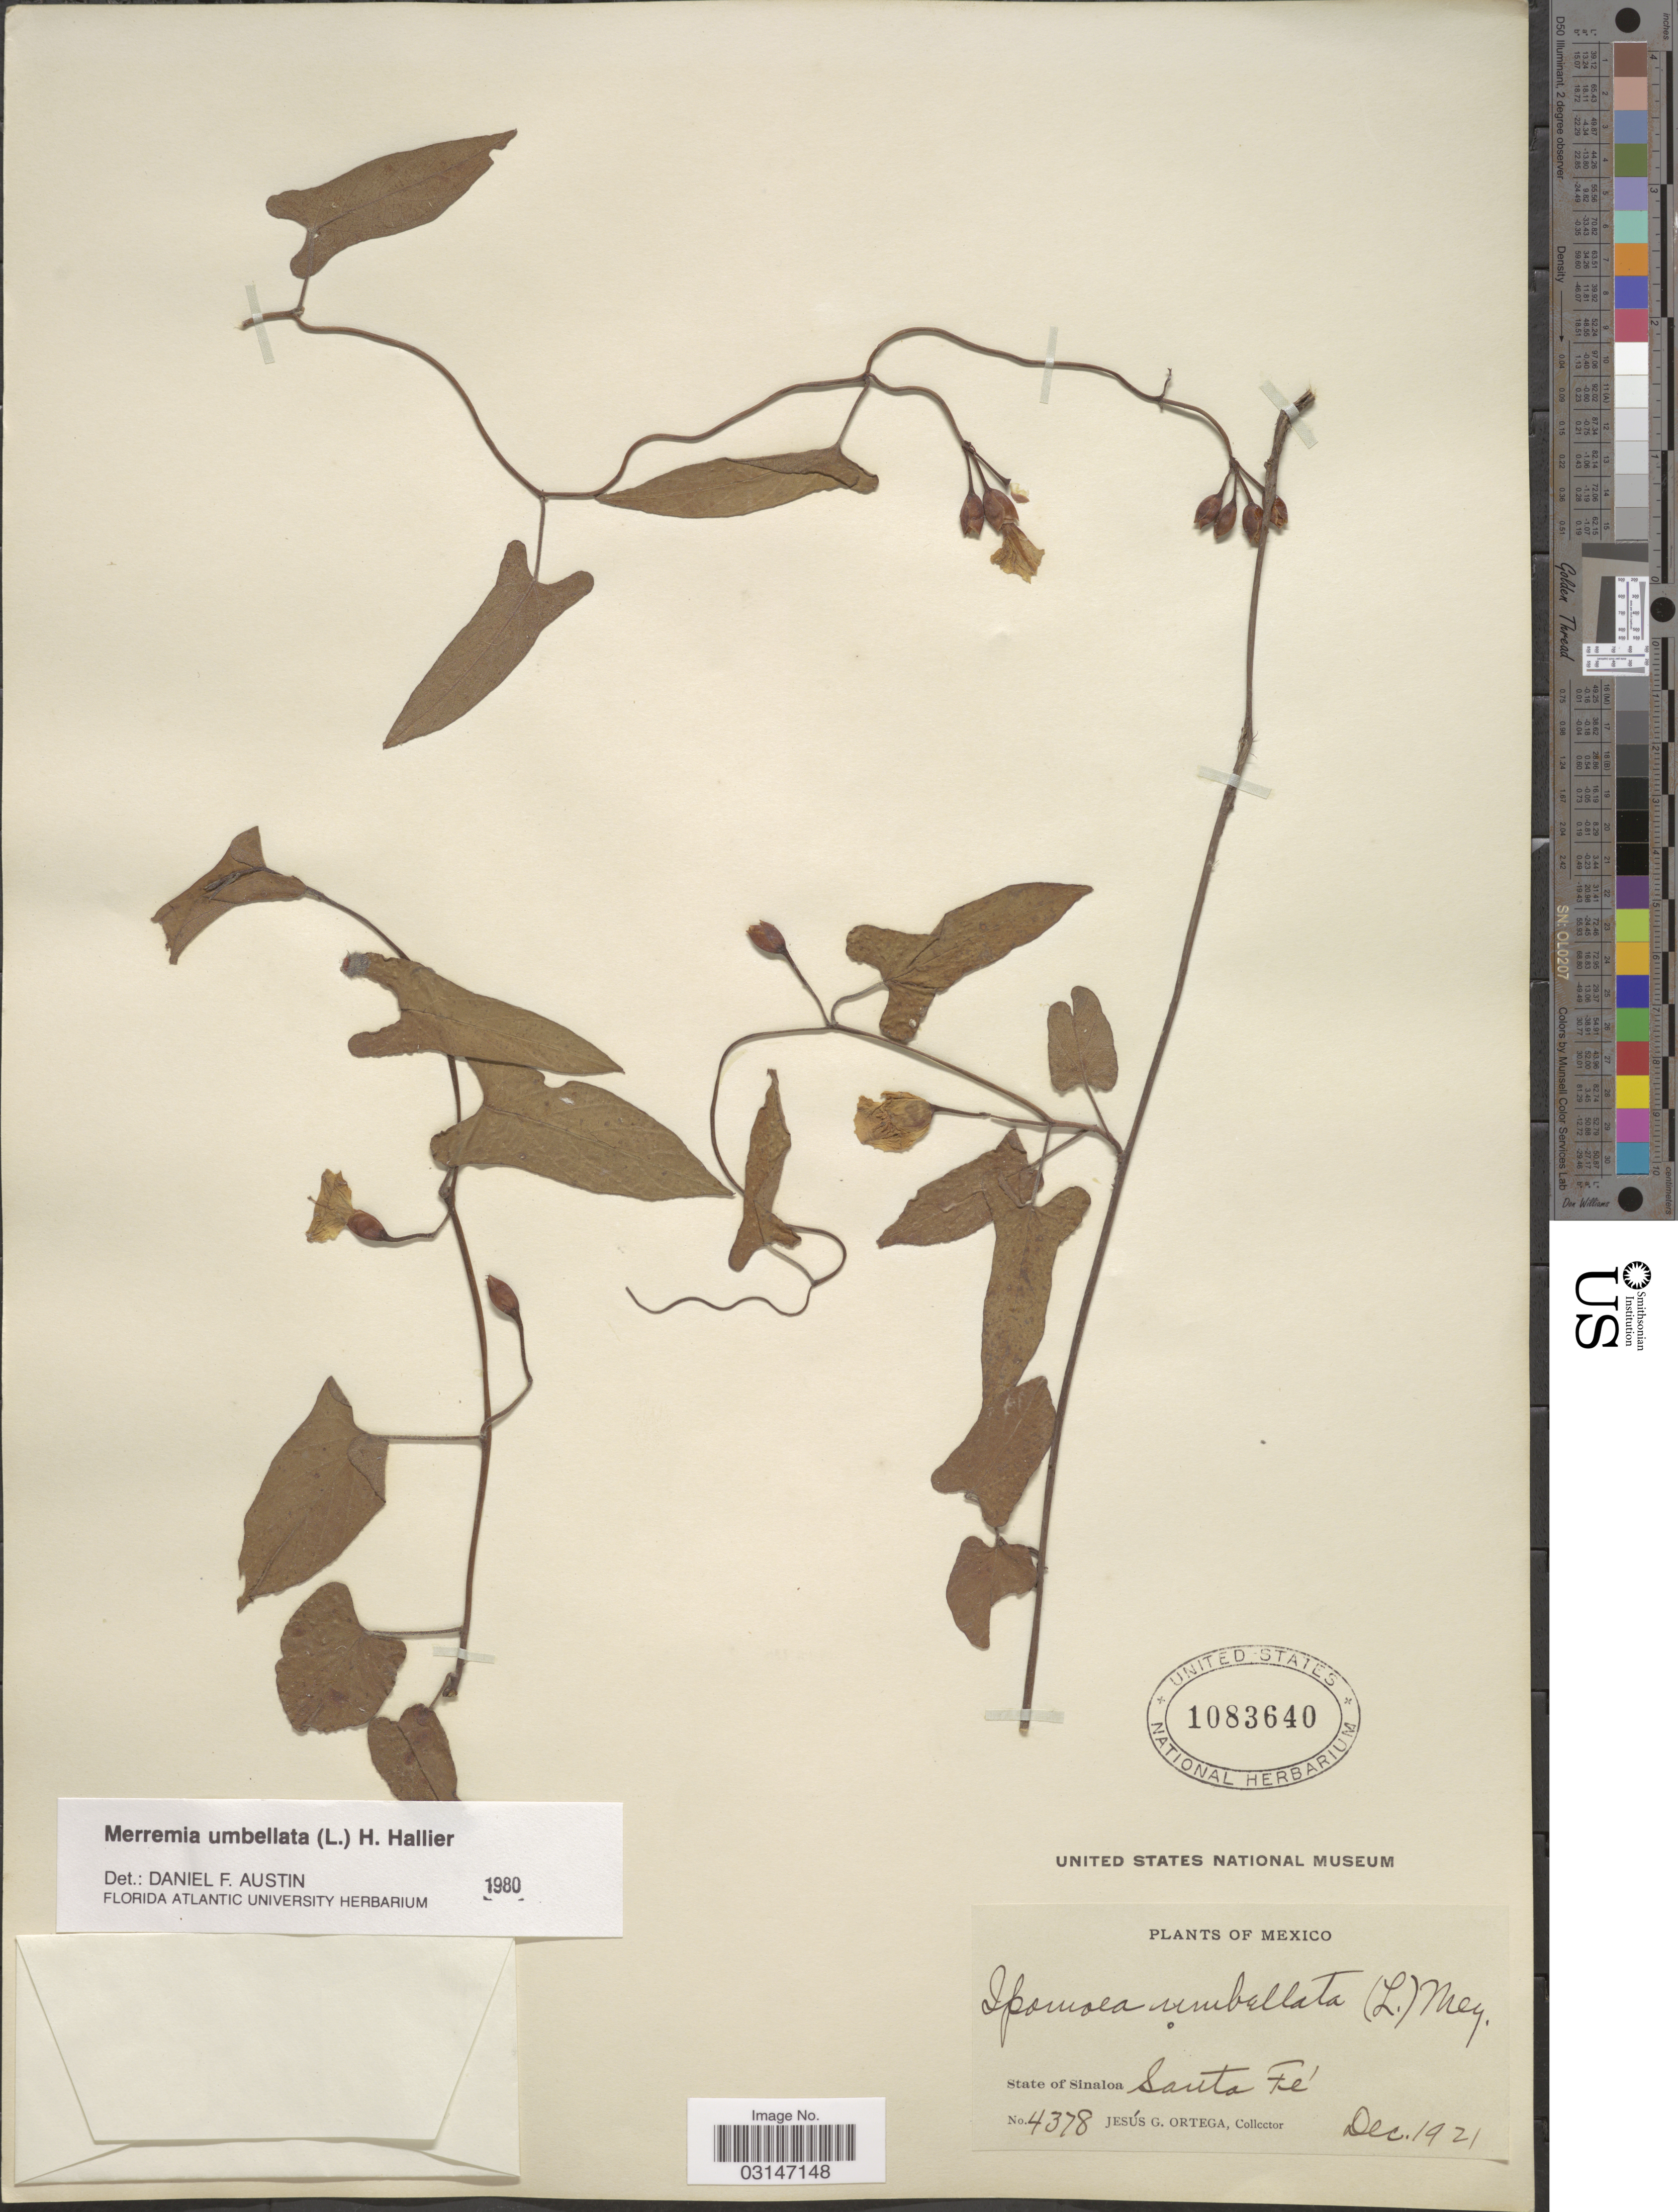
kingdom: Plantae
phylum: Tracheophyta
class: Magnoliopsida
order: Solanales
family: Convolvulaceae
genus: Camonea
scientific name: Camonea umbellata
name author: (L.) A. R. Simões & Staples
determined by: Strong, Mark T., (BOT), Smithsonian Institution - National Museum of Natural History (UNITED STATES)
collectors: J. Ortega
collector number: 4378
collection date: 1921-12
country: Mexico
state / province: Sinaloa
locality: State of Sinaloa, Sante Fé.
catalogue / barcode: US 1083640